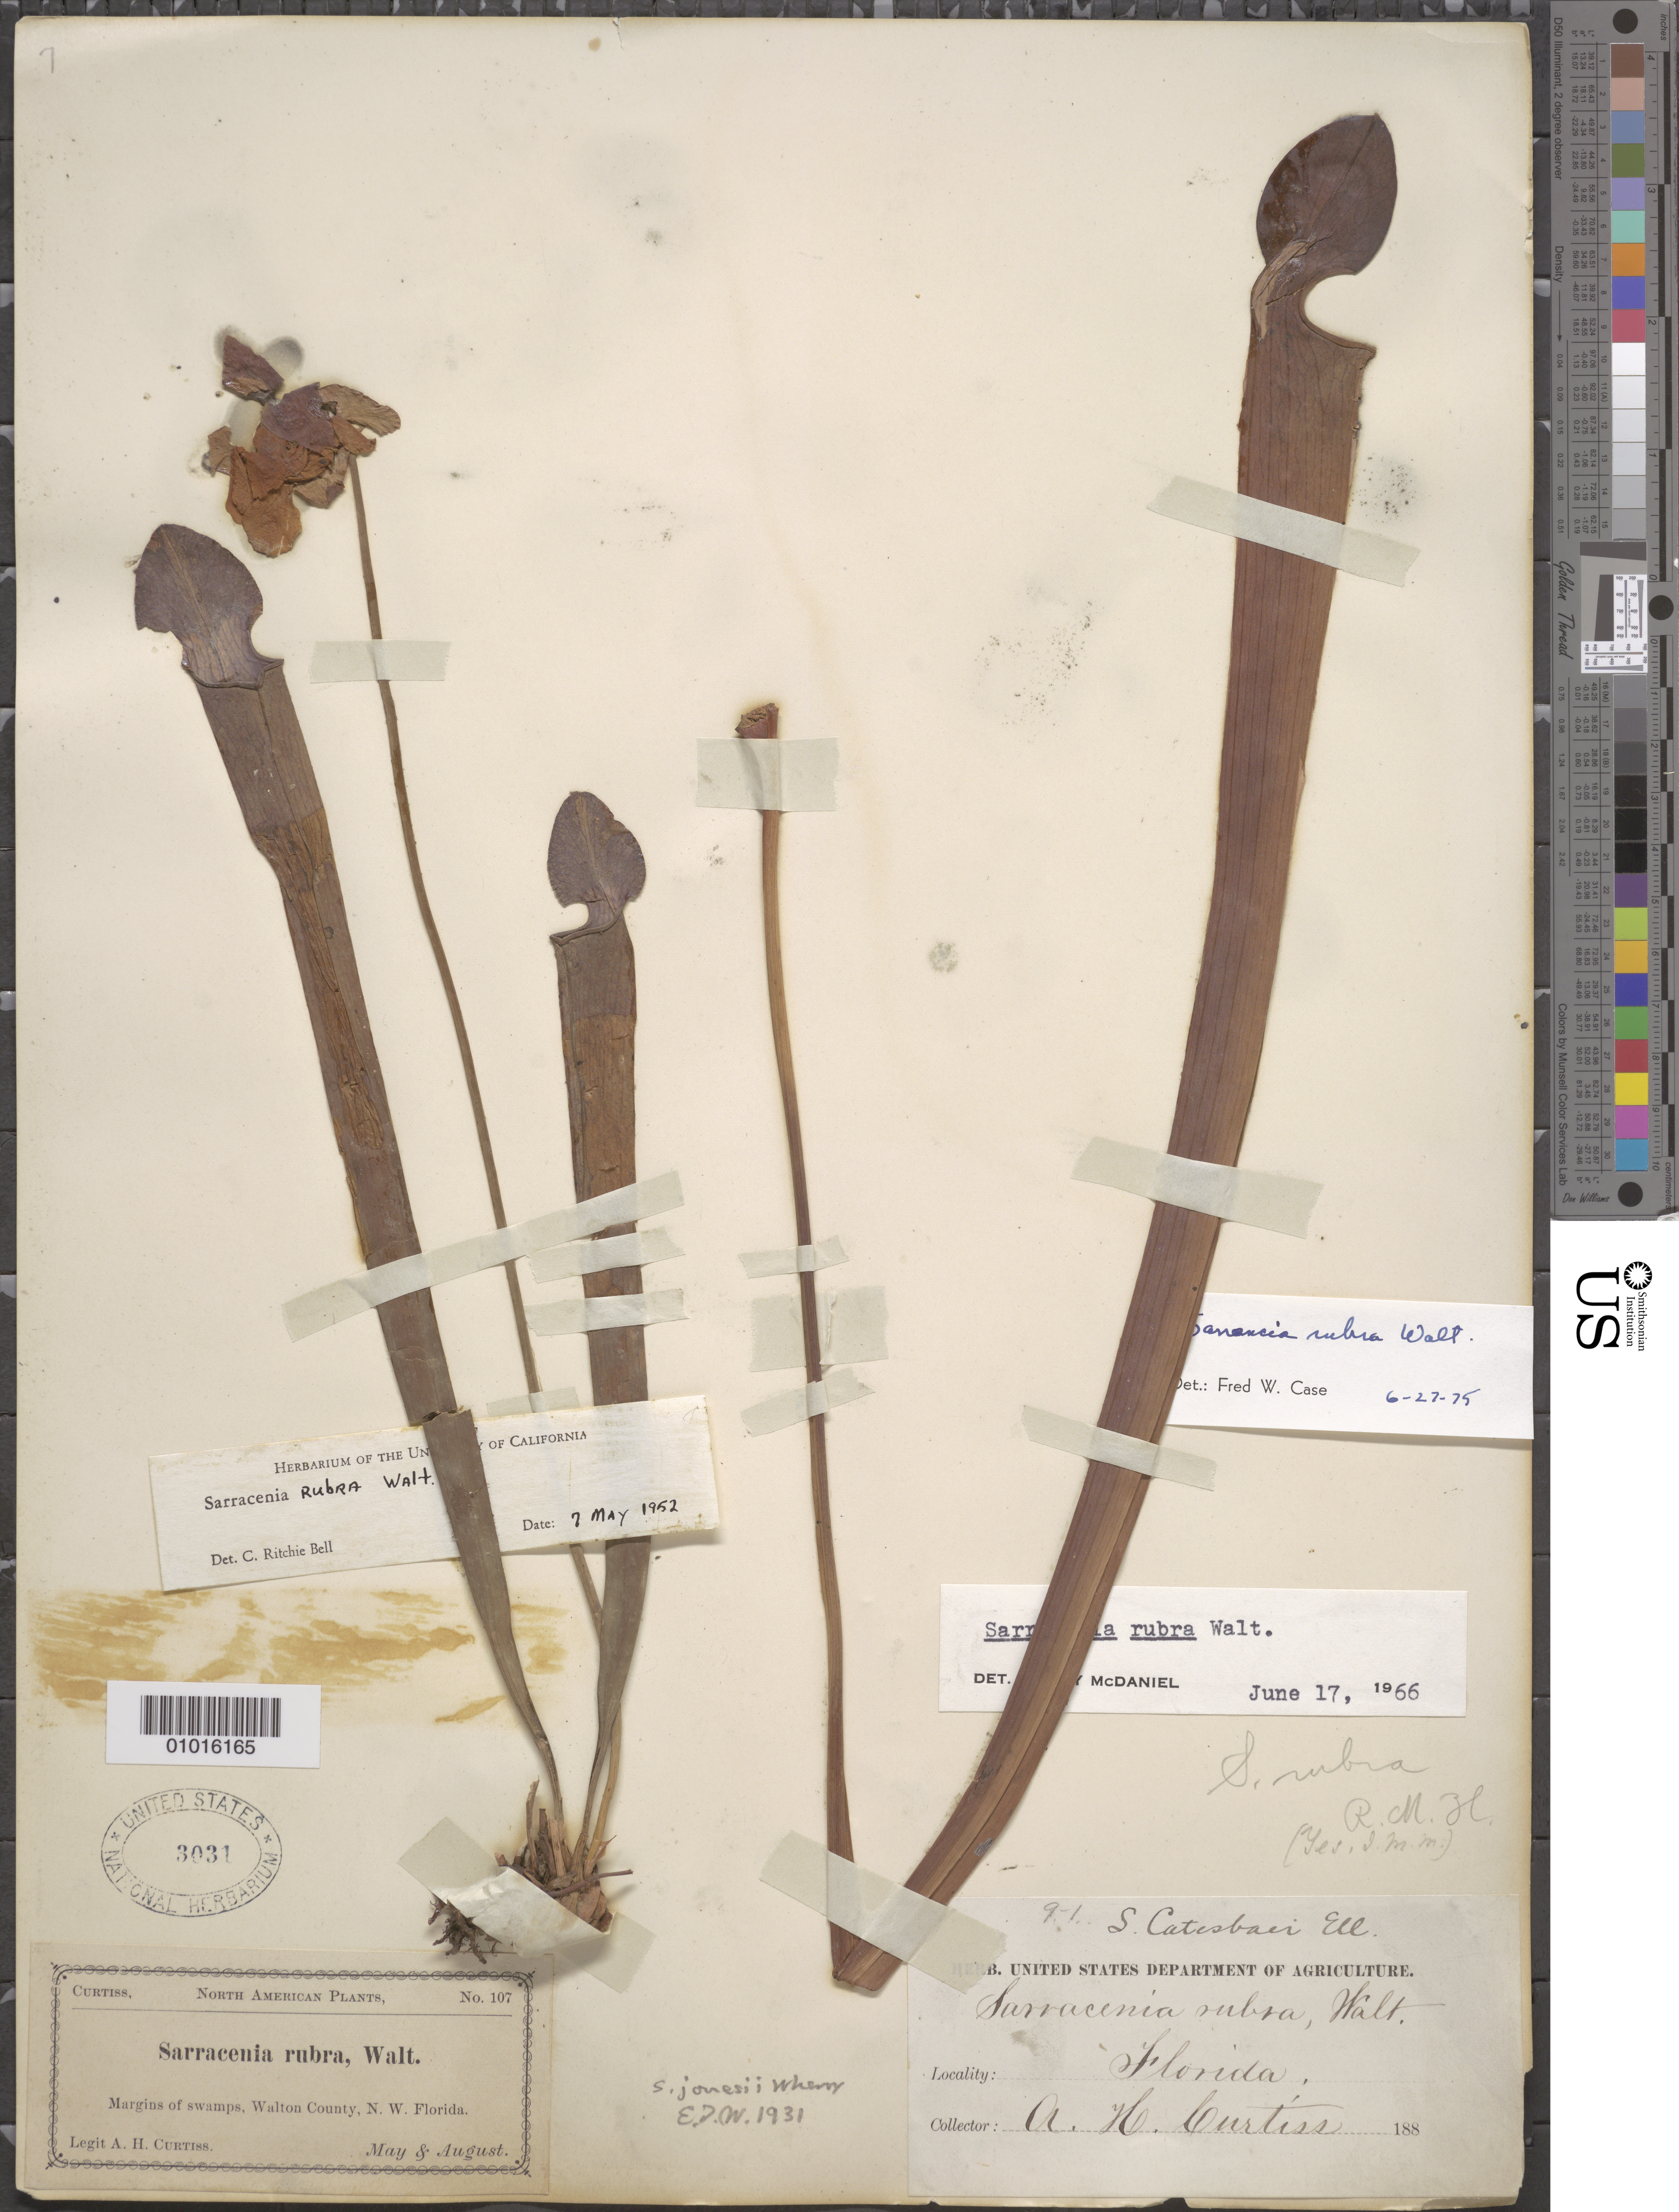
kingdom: Plantae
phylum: Tracheophyta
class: Magnoliopsida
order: Ericales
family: Sarraceniaceae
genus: Sarracenia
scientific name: Sarracenia rubra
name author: Walter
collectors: A. H. Curtiss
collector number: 108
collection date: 1880-05/1889-08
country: United States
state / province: Florida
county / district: Walton County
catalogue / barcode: US 3031